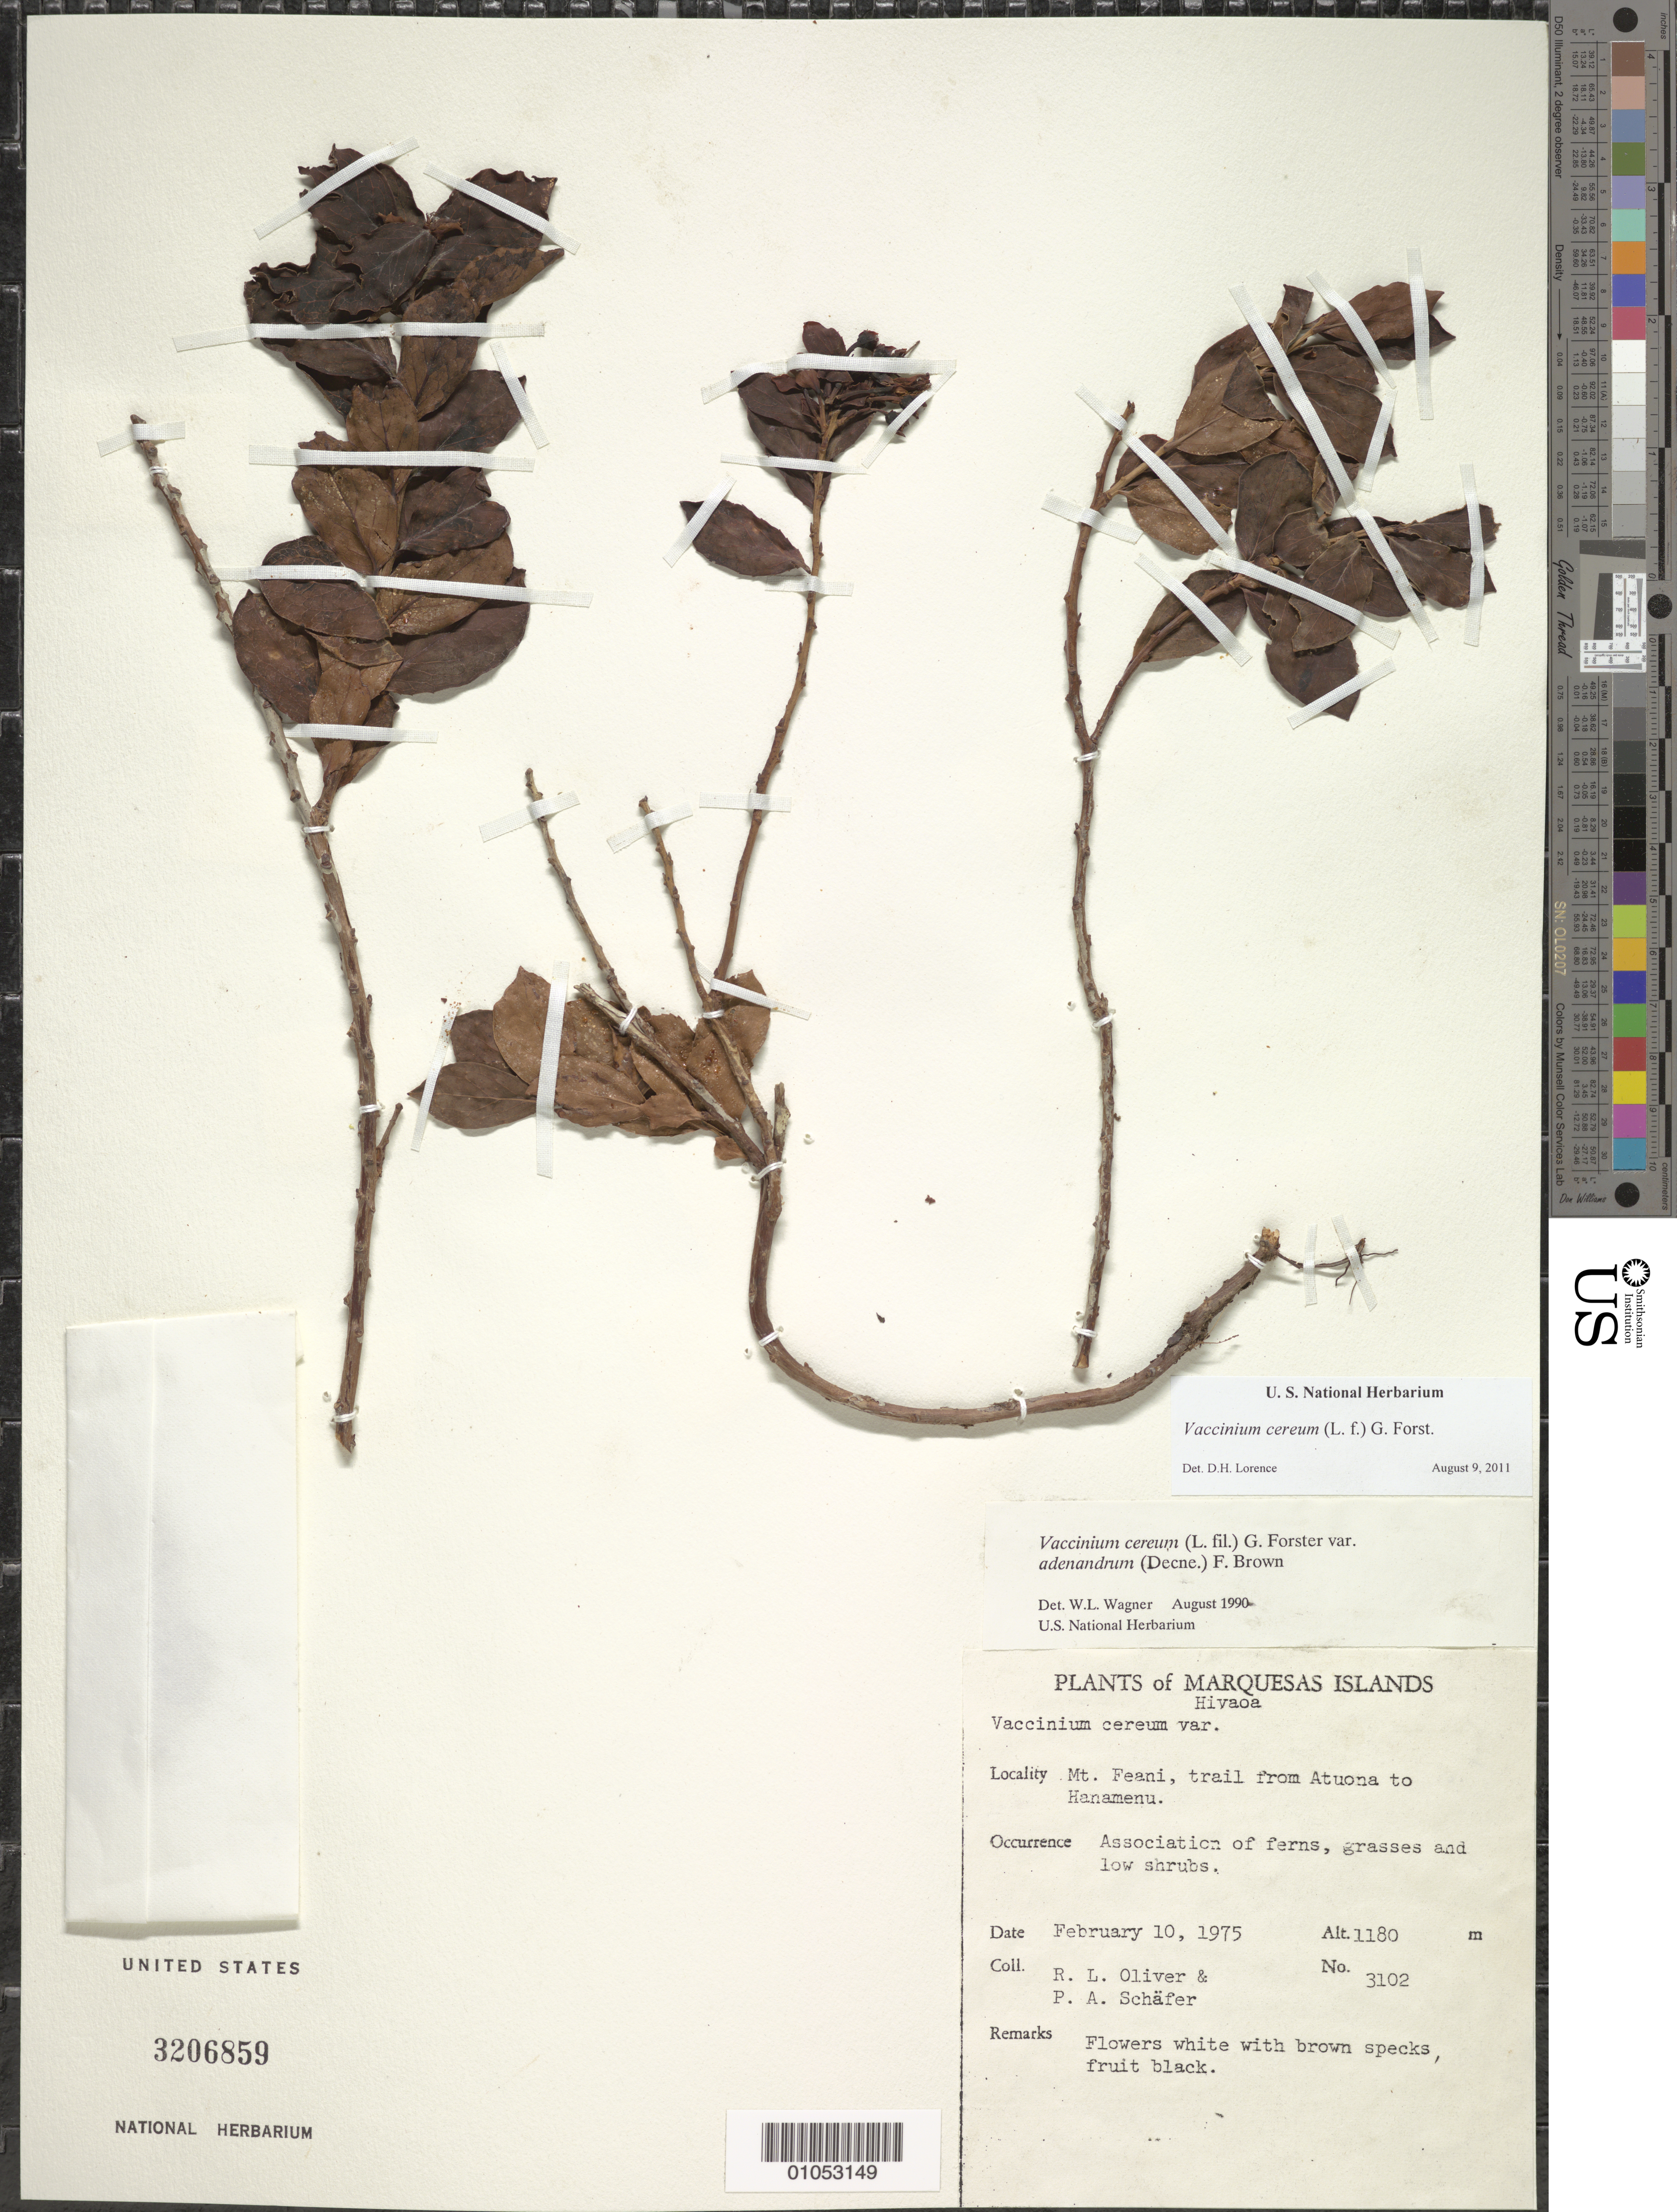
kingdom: Plantae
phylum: Tracheophyta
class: Magnoliopsida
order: Ericales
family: Ericaceae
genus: Vaccinium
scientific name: Vaccinium cereum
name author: (L. f.) G. Forst.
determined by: Lorence, David H., (PTBG), National Tropical Botanical Garden (UNITED STATES)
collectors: R. L. Oliver & P. A. Schäfer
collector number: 3102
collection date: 1975-02-10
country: French Polynesia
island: Hiva Oa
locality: Mt. Feani, trail from Atuona to Hanamenu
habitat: Association of ferns, grasses and low shrubs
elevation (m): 1180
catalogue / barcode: US 3206859